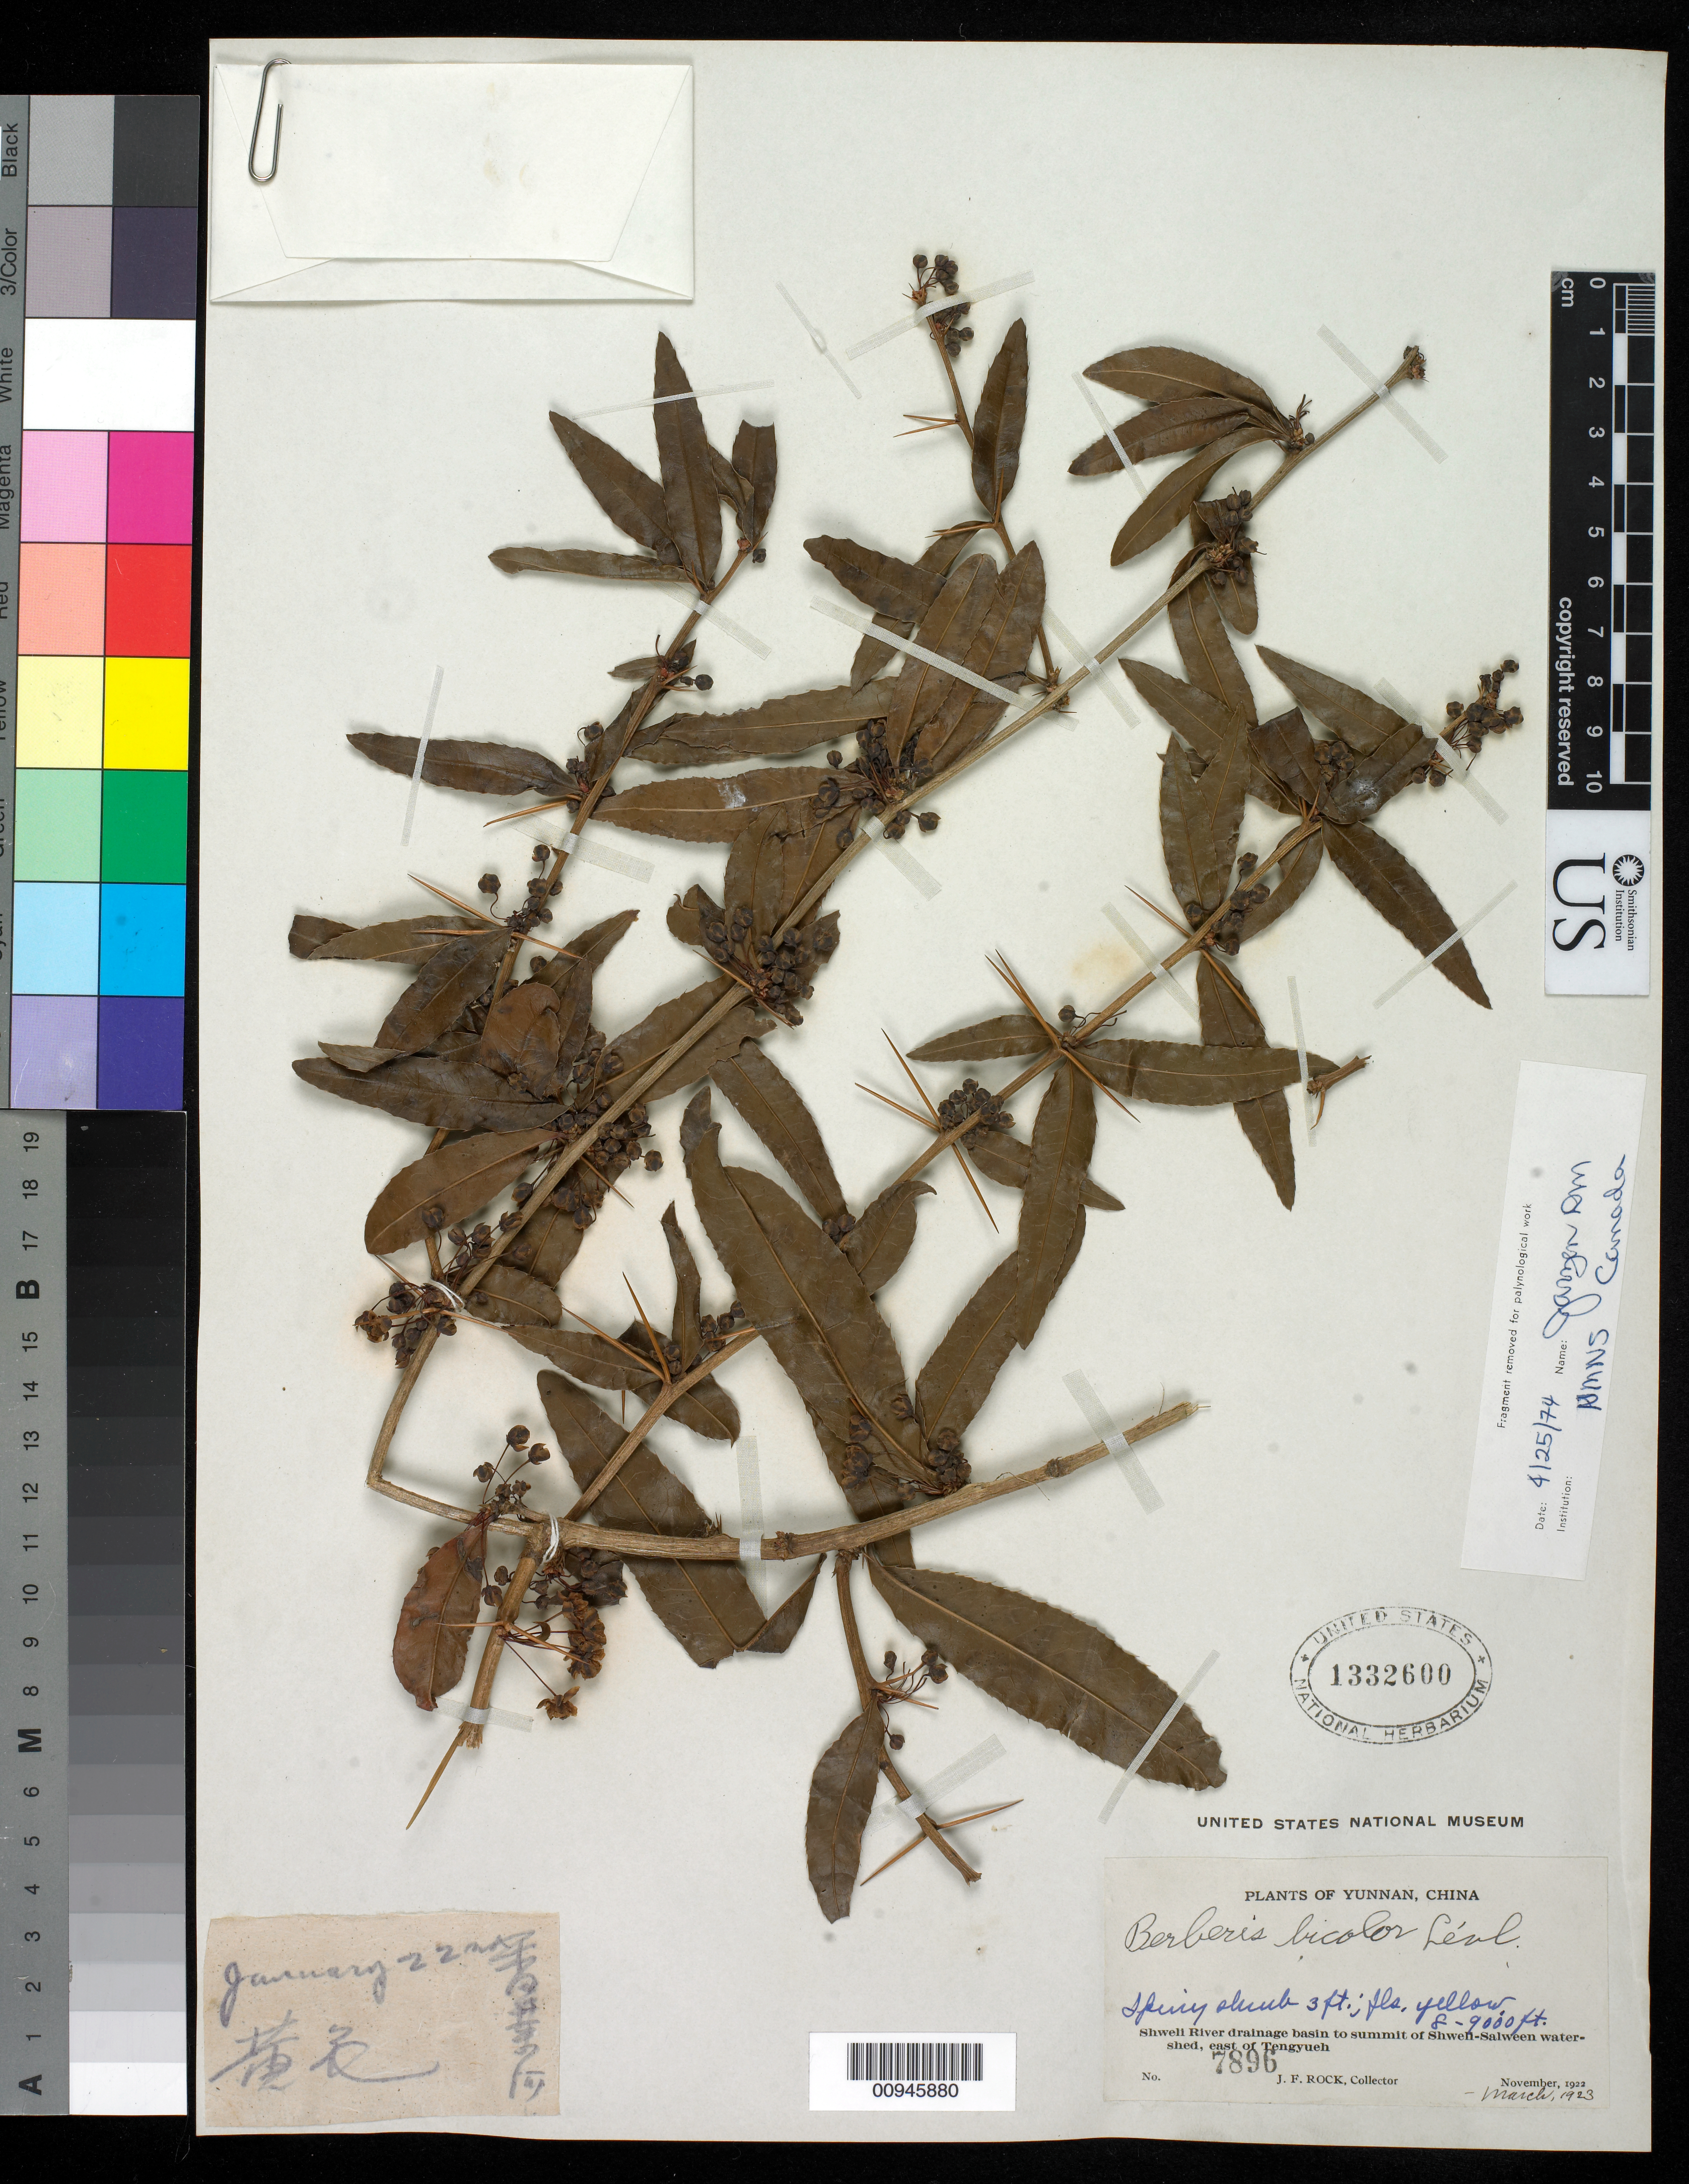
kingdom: Plantae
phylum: Tracheophyta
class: Magnoliopsida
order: Ranunculales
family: Berberidaceae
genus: Berberis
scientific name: Berberis bicolor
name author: H. Lév.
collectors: J. F. Rock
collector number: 7896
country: China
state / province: Yunnan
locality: Shweli River drainage, Shweli-Salwien water shed. E of Tangyuch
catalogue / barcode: US 1332600